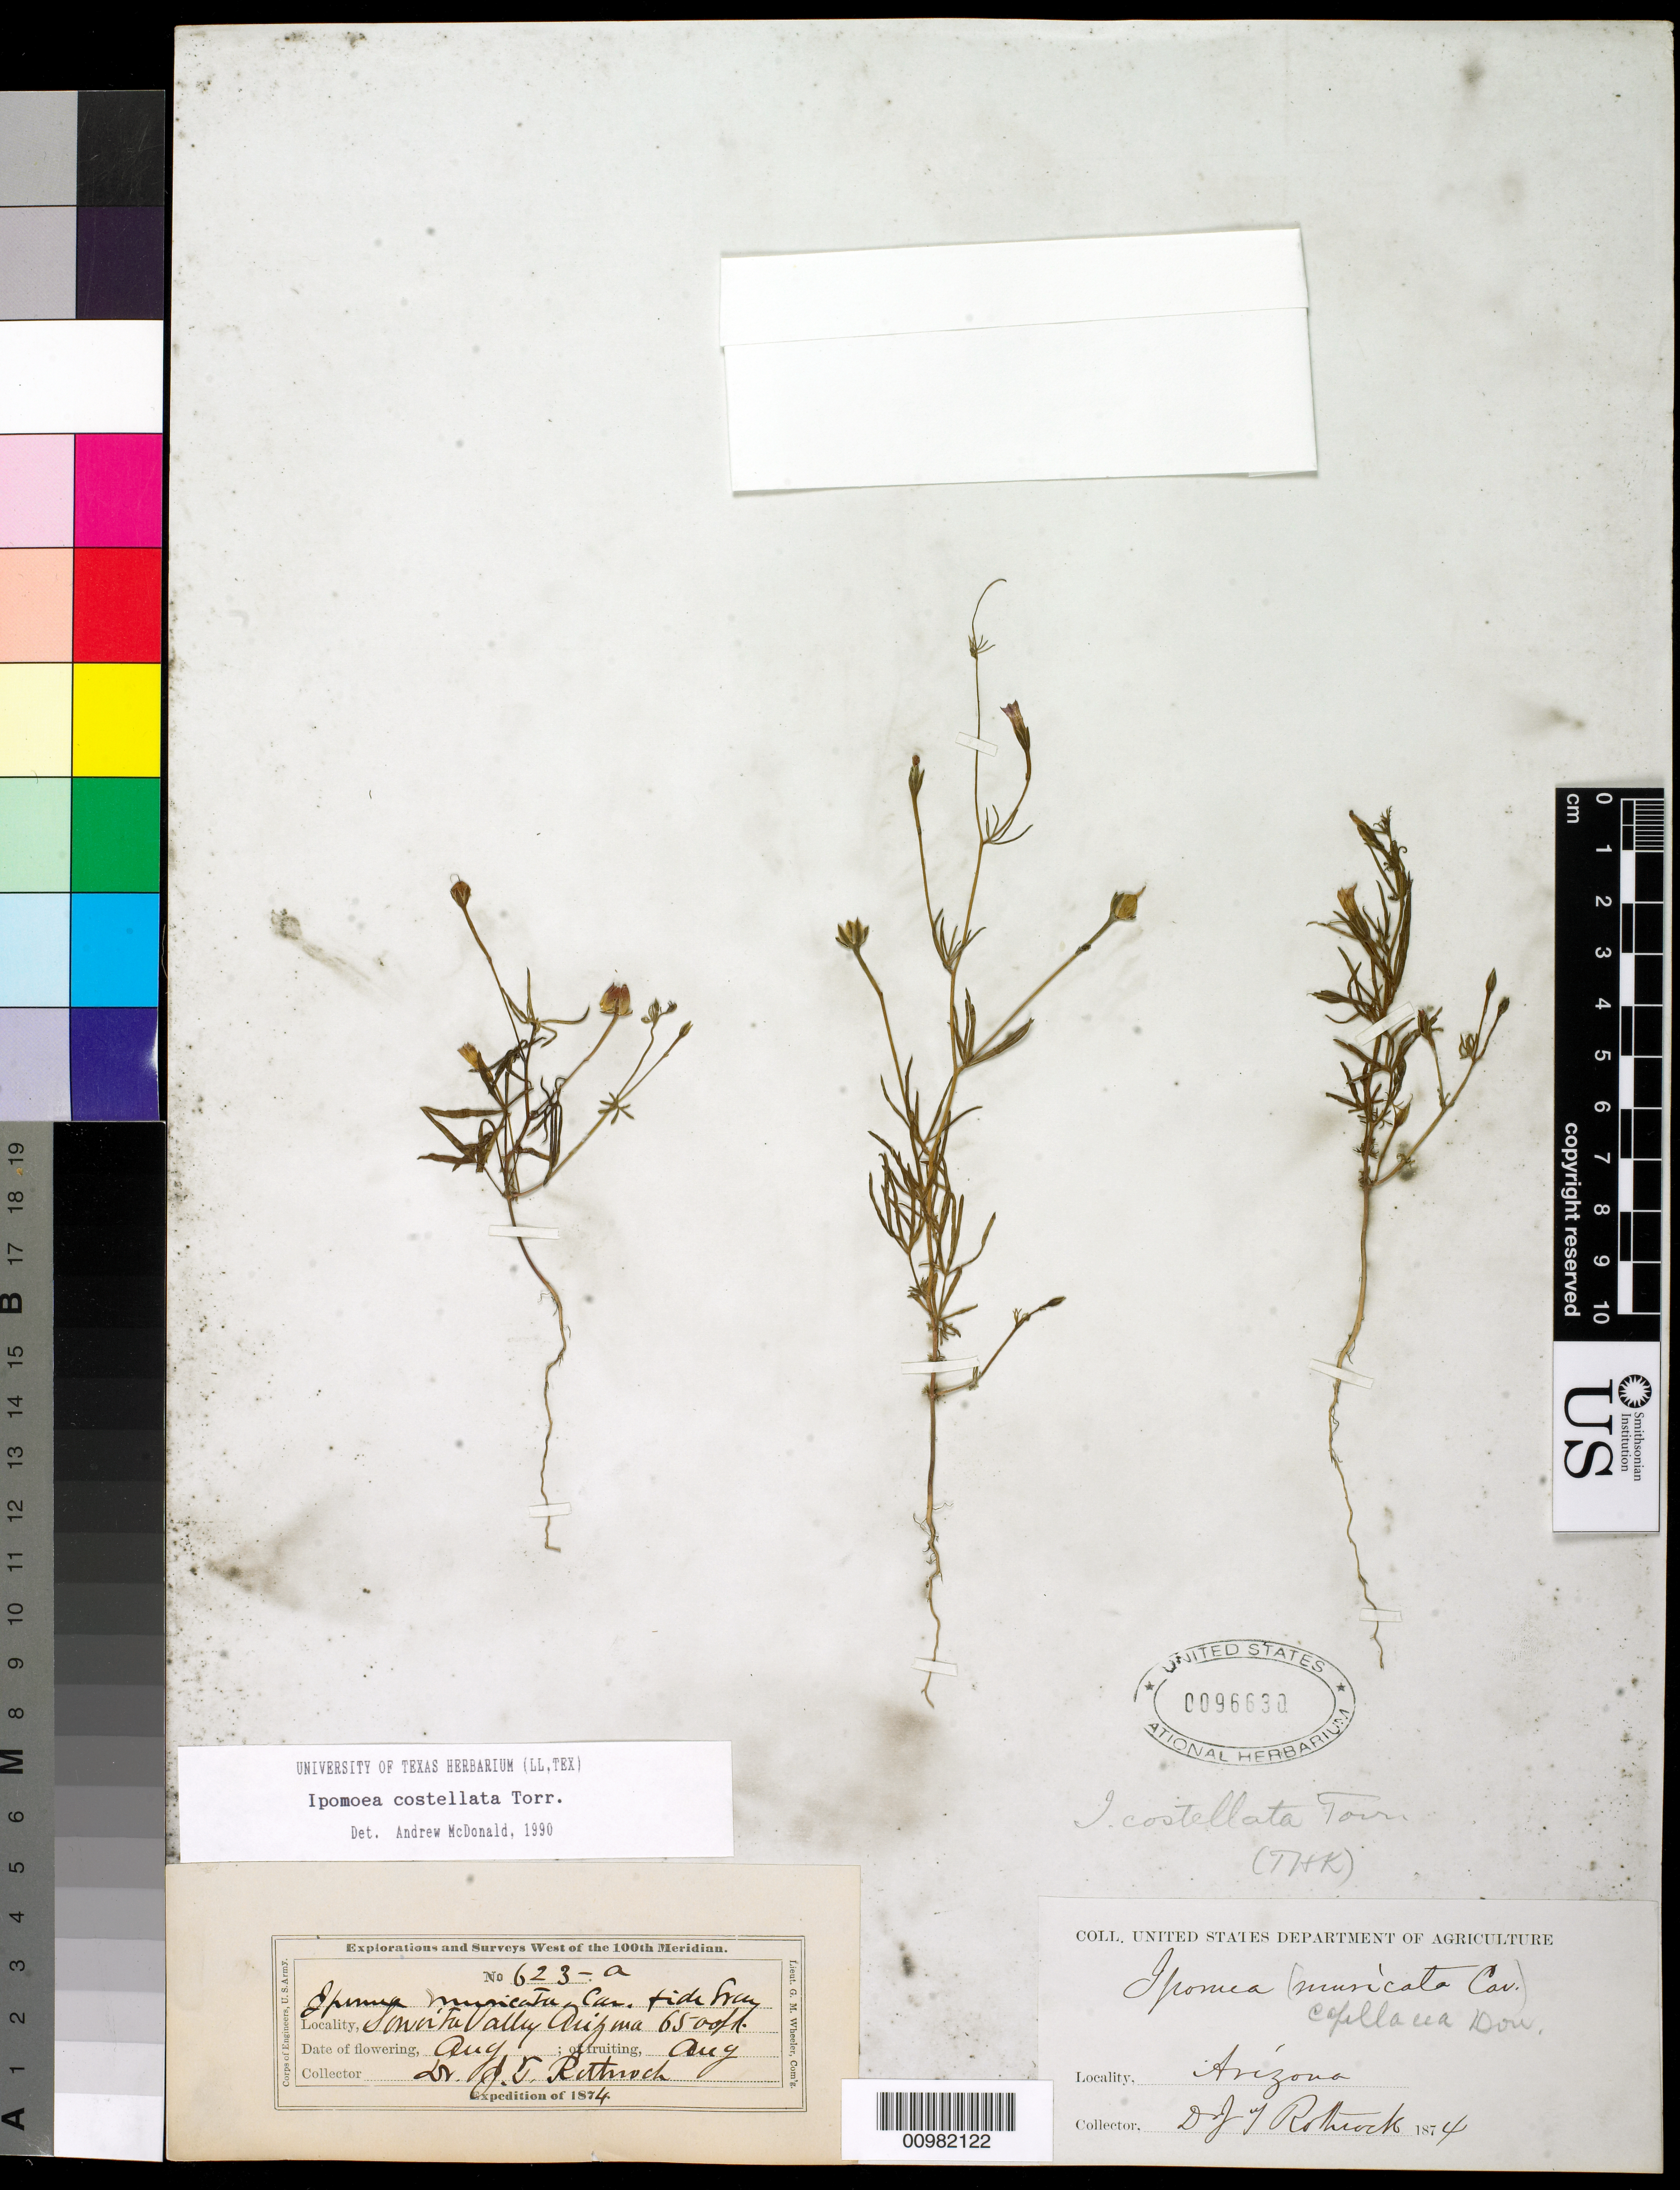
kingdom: Plantae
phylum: Tracheophyta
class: Magnoliopsida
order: Solanales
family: Convolvulaceae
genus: Ipomoea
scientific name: Ipomoea costellata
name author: Torr.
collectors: J. T. Rothrock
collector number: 623-a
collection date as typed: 1874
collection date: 1874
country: United States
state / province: Arizona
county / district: Santa Cruz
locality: Sonoita Valley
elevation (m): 1981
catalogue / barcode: US 96630